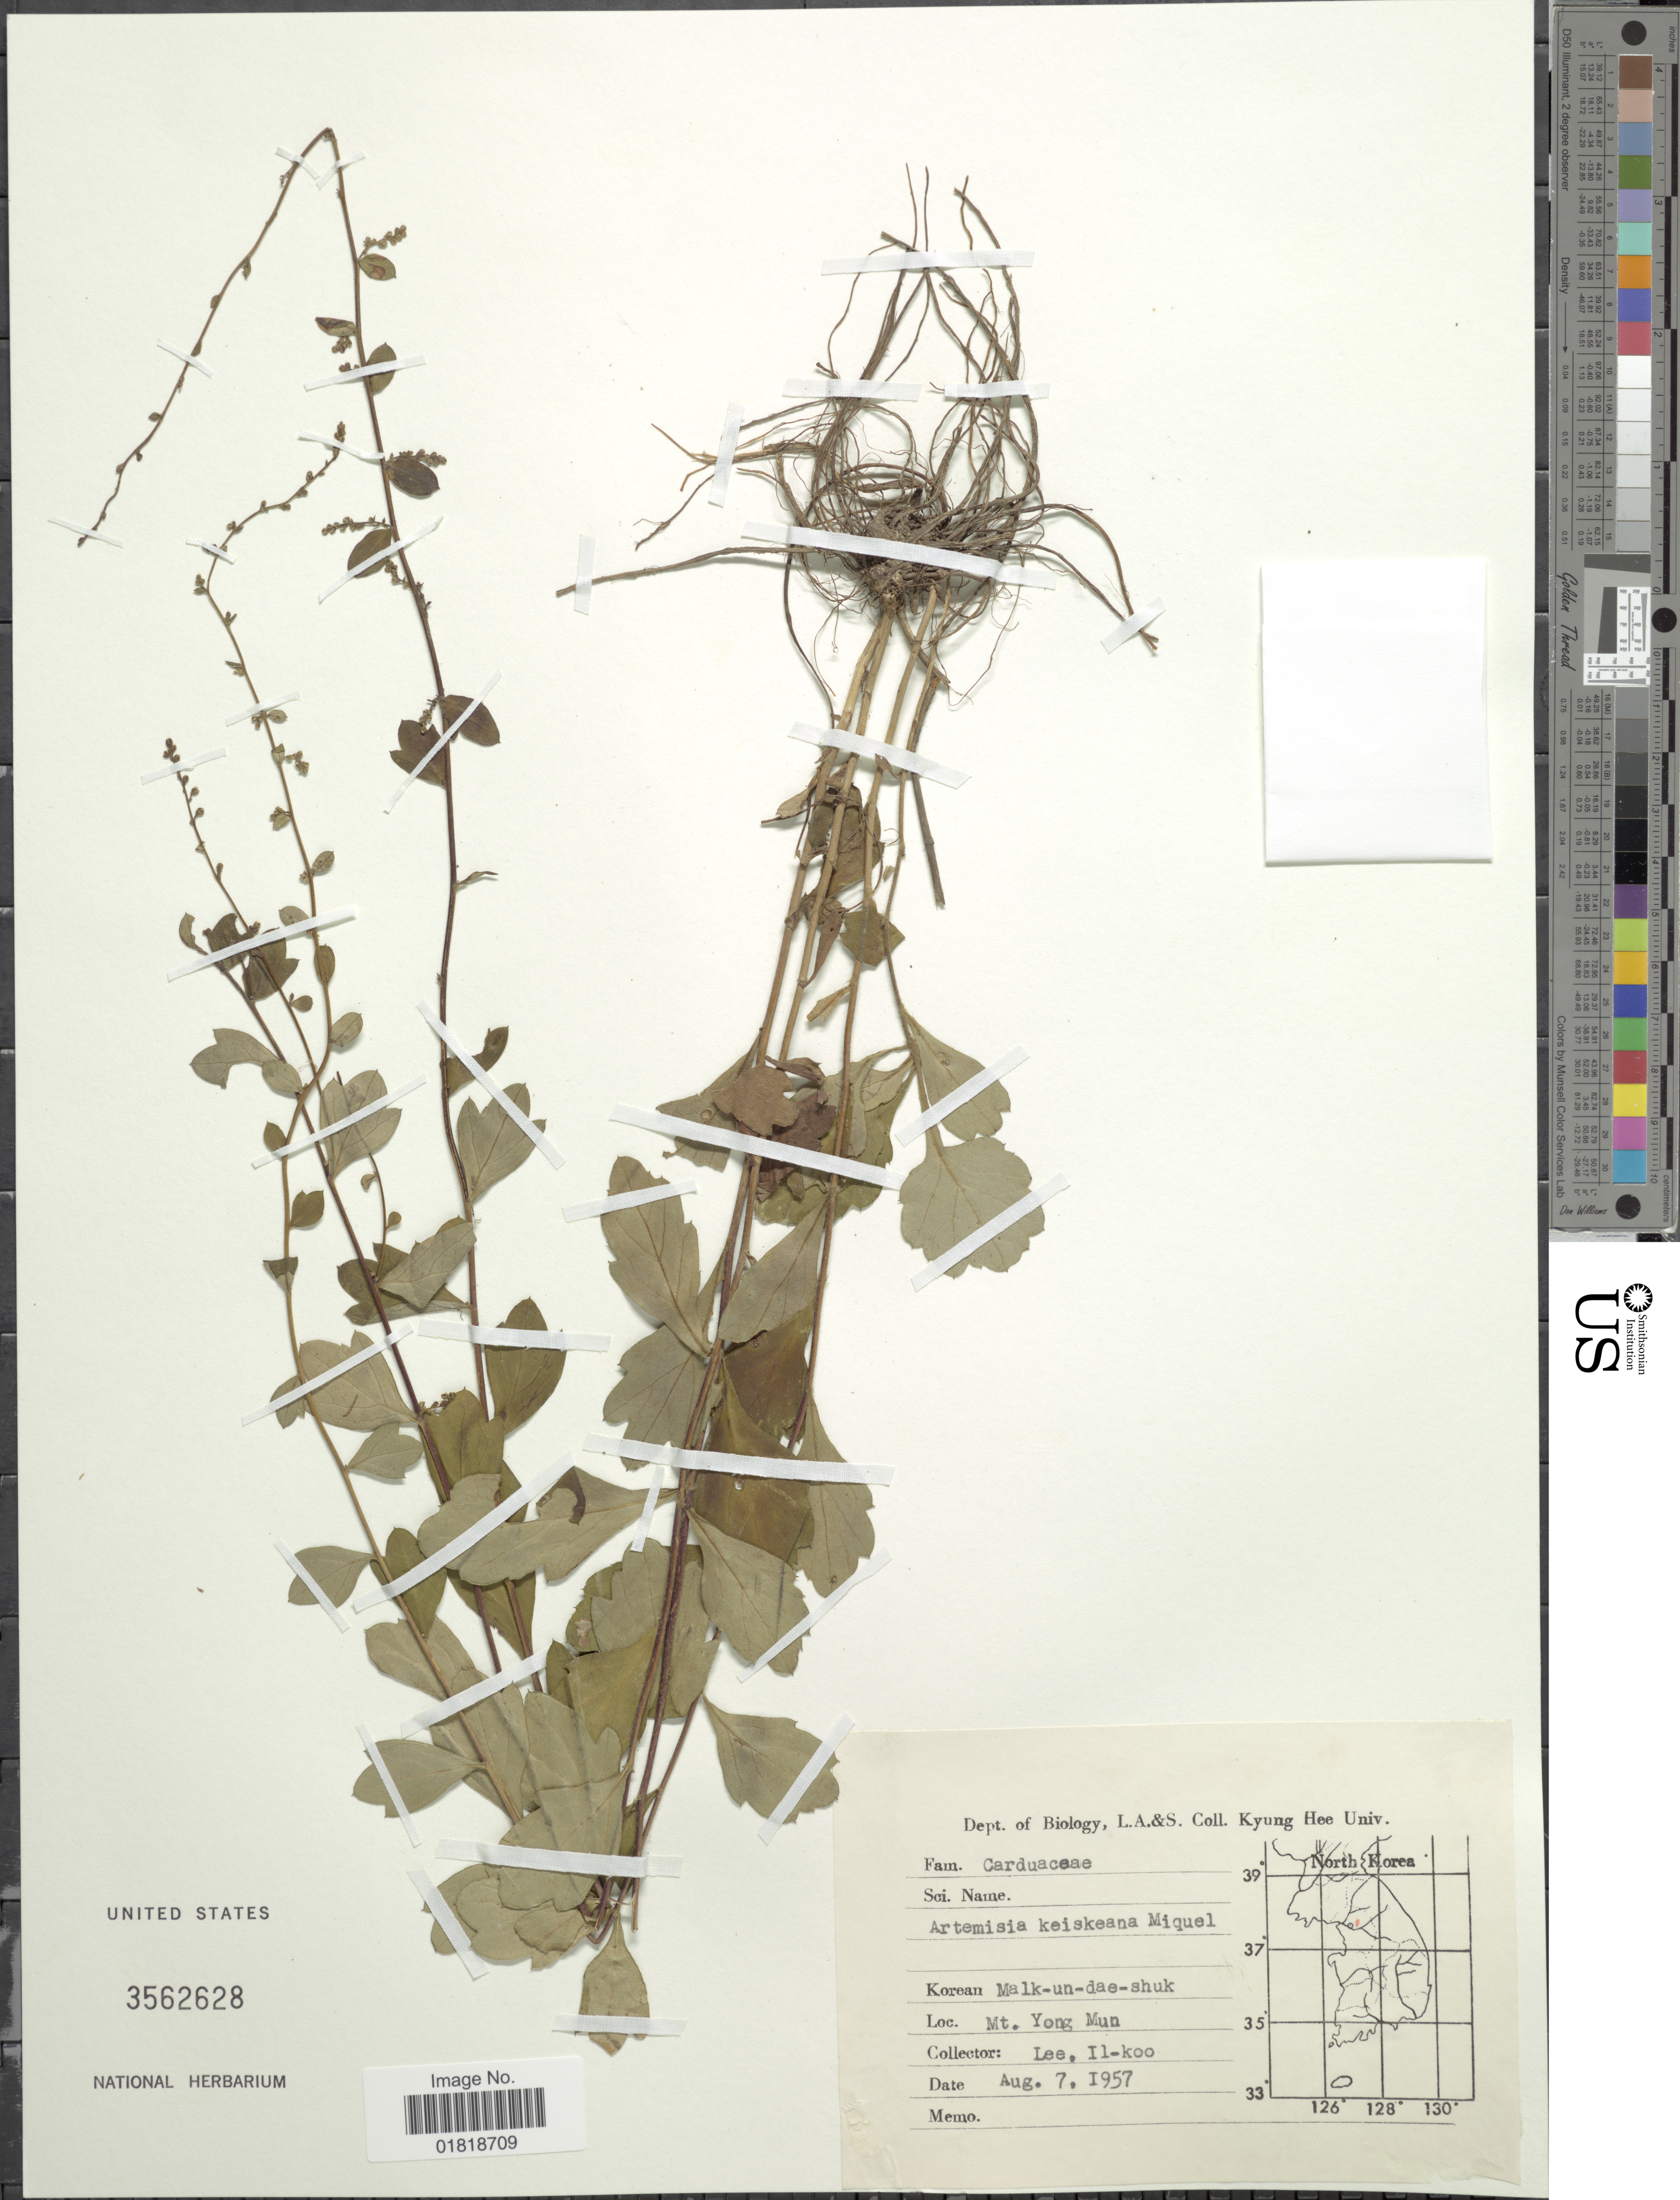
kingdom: Plantae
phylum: Tracheophyta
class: Magnoliopsida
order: Asterales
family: Asteraceae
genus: Artemisia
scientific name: Artemisia keiskeana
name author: Miq.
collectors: I. Lee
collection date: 1957-08-07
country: South Korea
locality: Mt. Yong Mun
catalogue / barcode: US 3562628